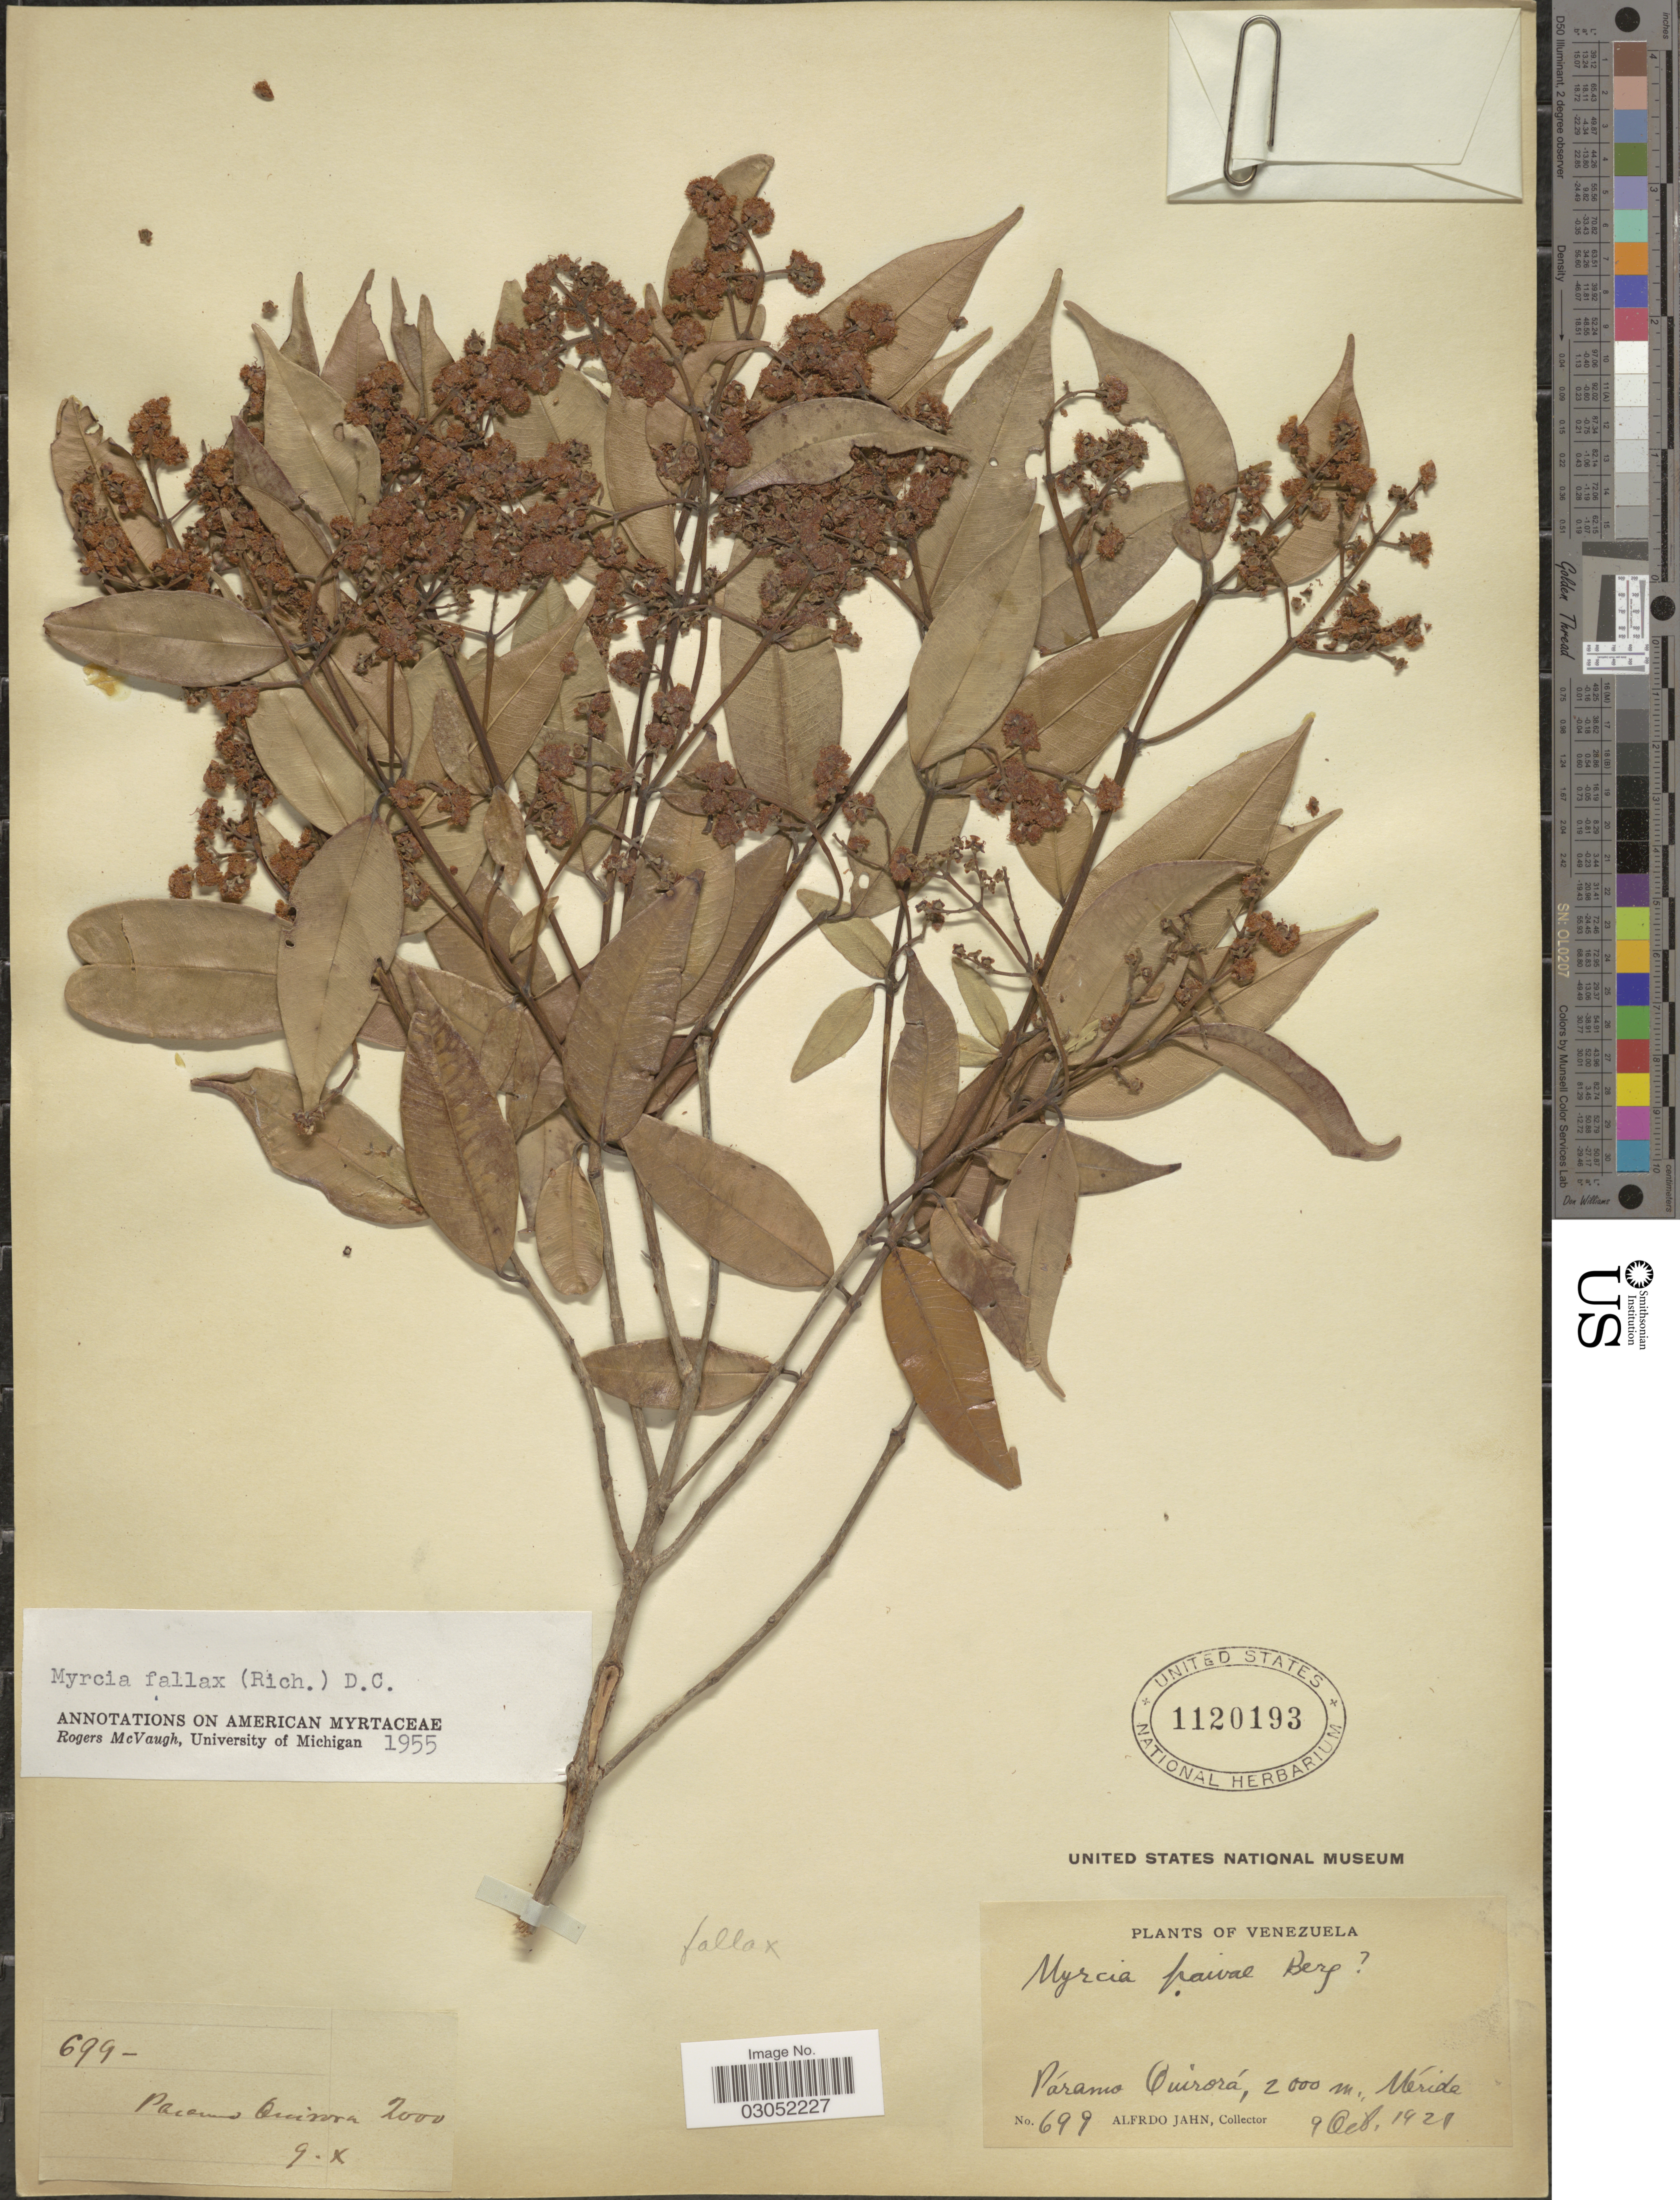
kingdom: Plantae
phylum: Tracheophyta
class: Magnoliopsida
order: Myrtales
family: Myrtaceae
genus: Myrcia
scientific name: Myrcia fallax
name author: (Rich.) DC.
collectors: A. Jahn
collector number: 699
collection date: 1921-10-09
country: Venezuela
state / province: Mérida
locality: Páramo Quirorá.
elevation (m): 2000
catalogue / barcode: US 1120193